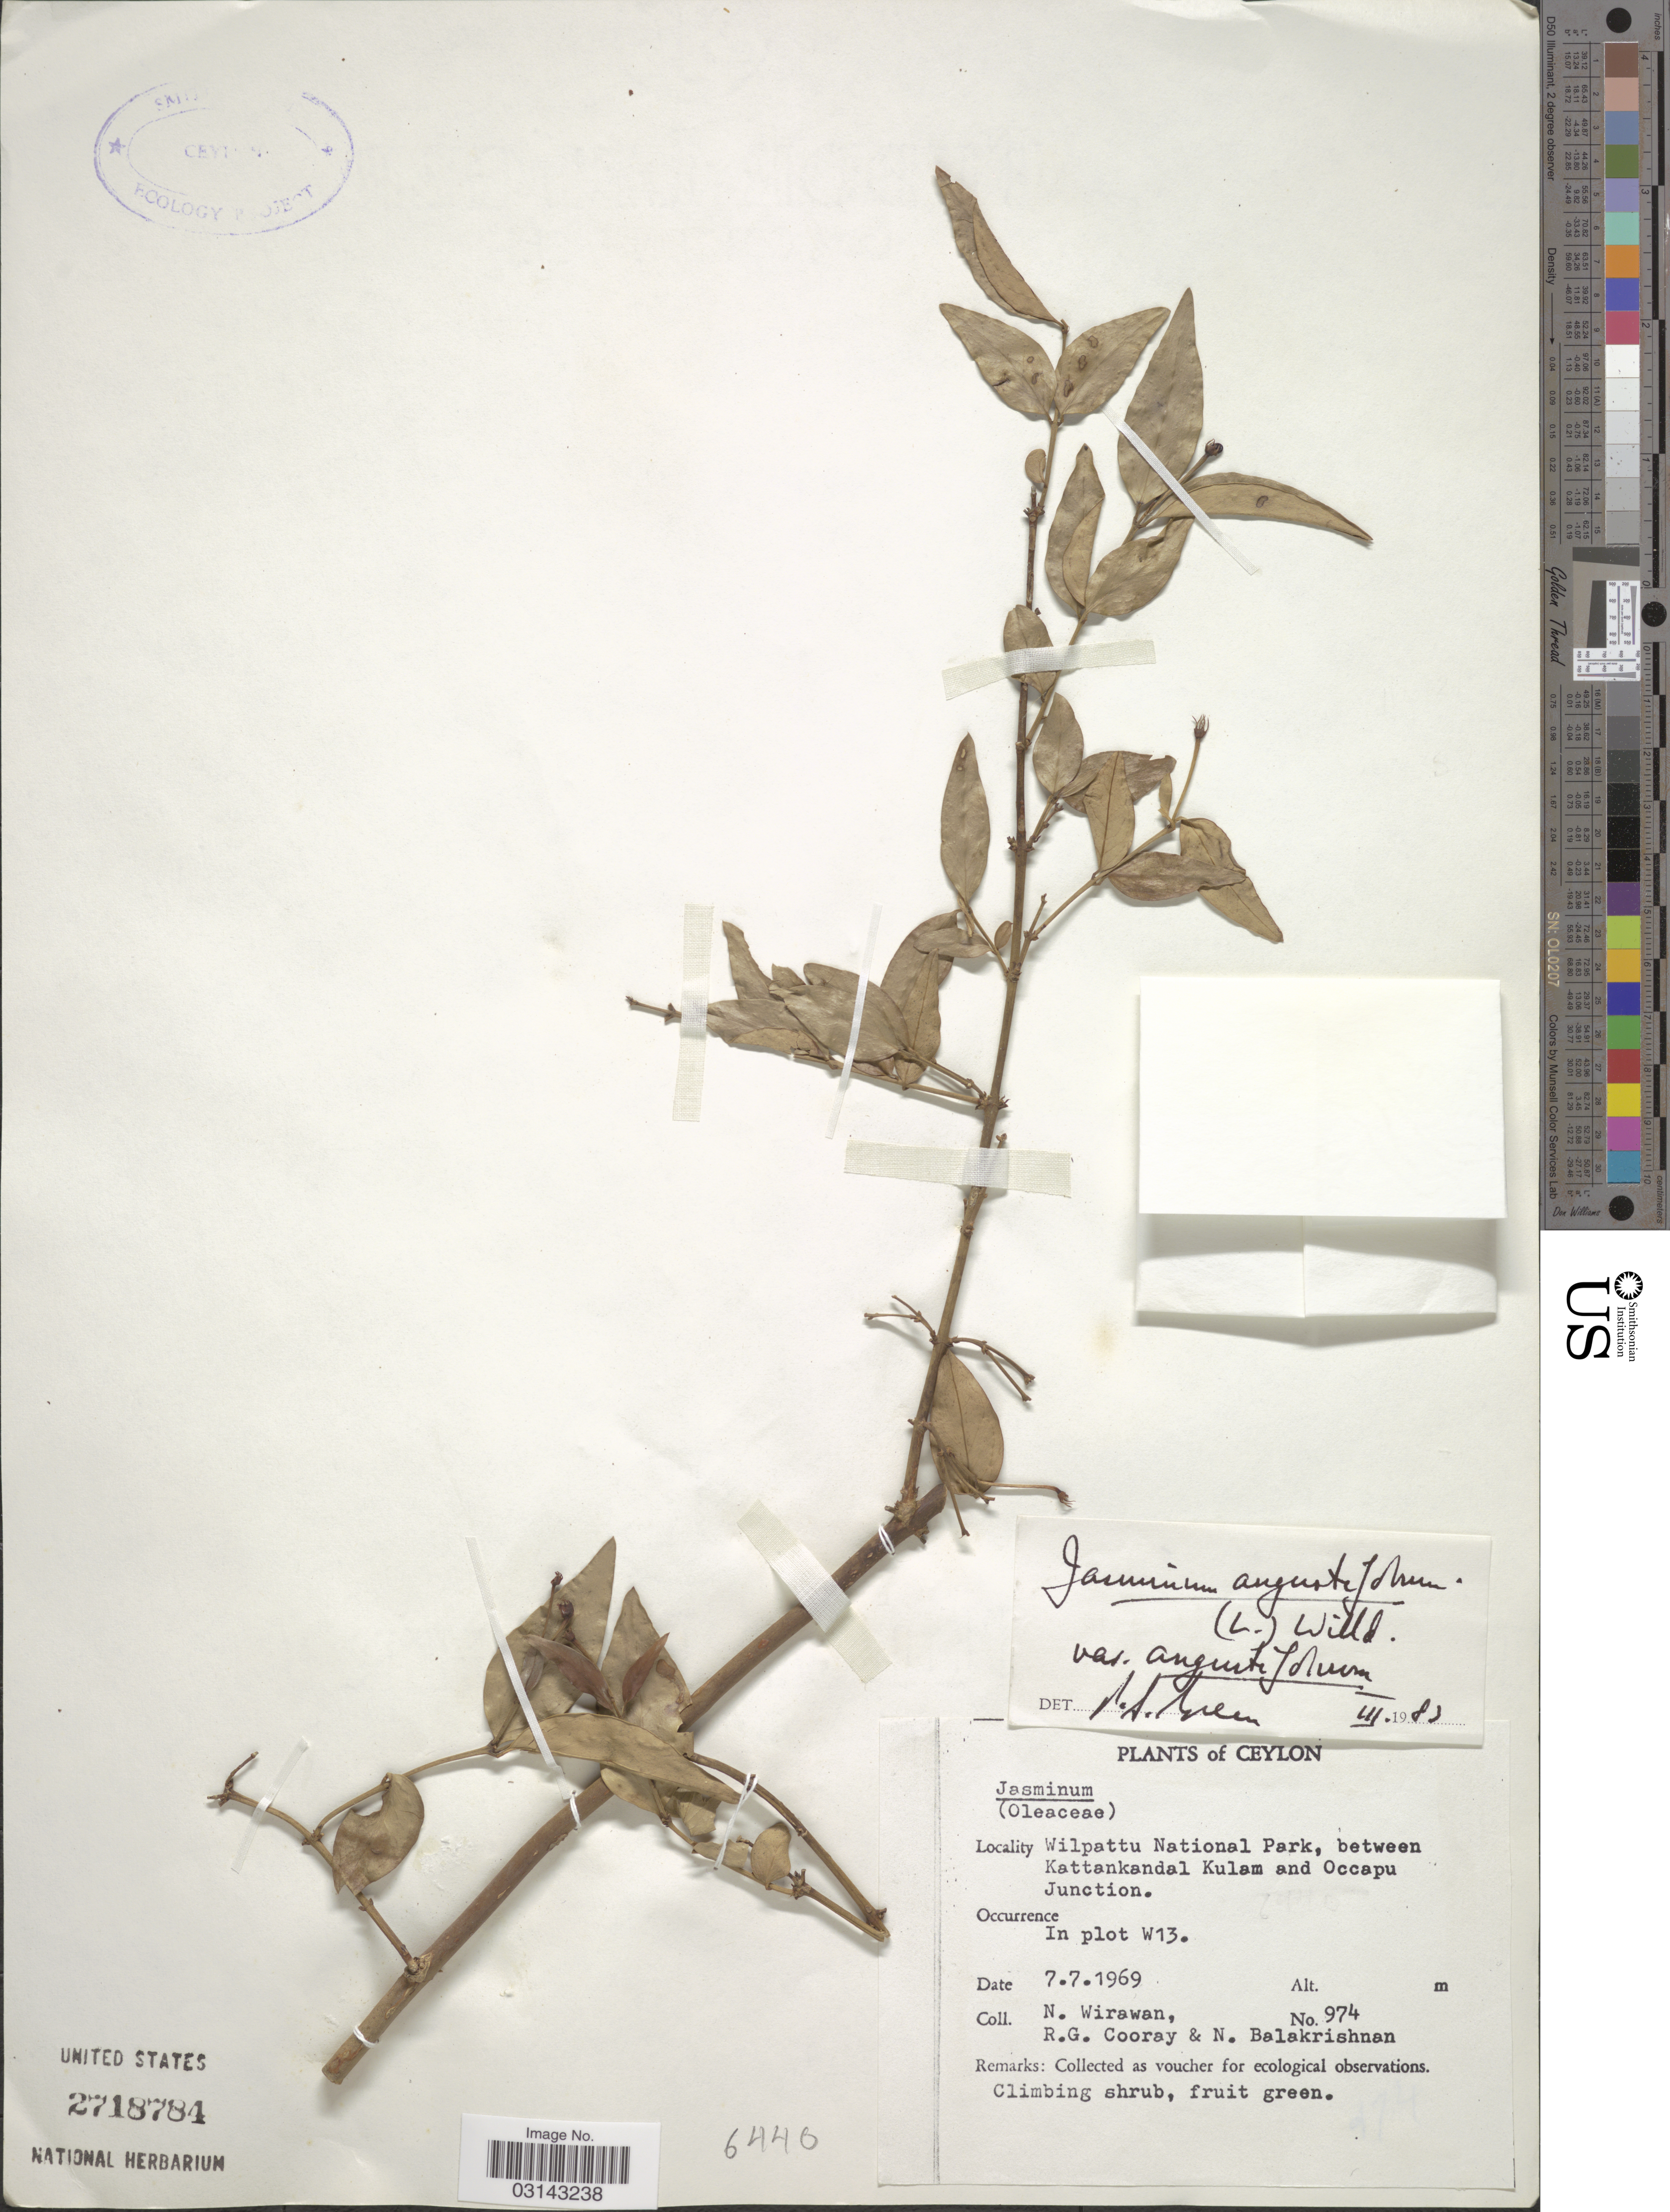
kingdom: Plantae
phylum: Tracheophyta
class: Magnoliopsida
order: Lamiales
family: Oleaceae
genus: Jasminum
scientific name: Jasminum angustifolium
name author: (L.) Willd.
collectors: N. Wirawan, R. Cooray & N. Balakrishnan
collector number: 974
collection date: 1969-07-07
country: Sri Lanka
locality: Ceylon. Wilpattu National Park, between Kattankandal Kulam and Occapu Junction. In plot W13.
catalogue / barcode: US 2718784